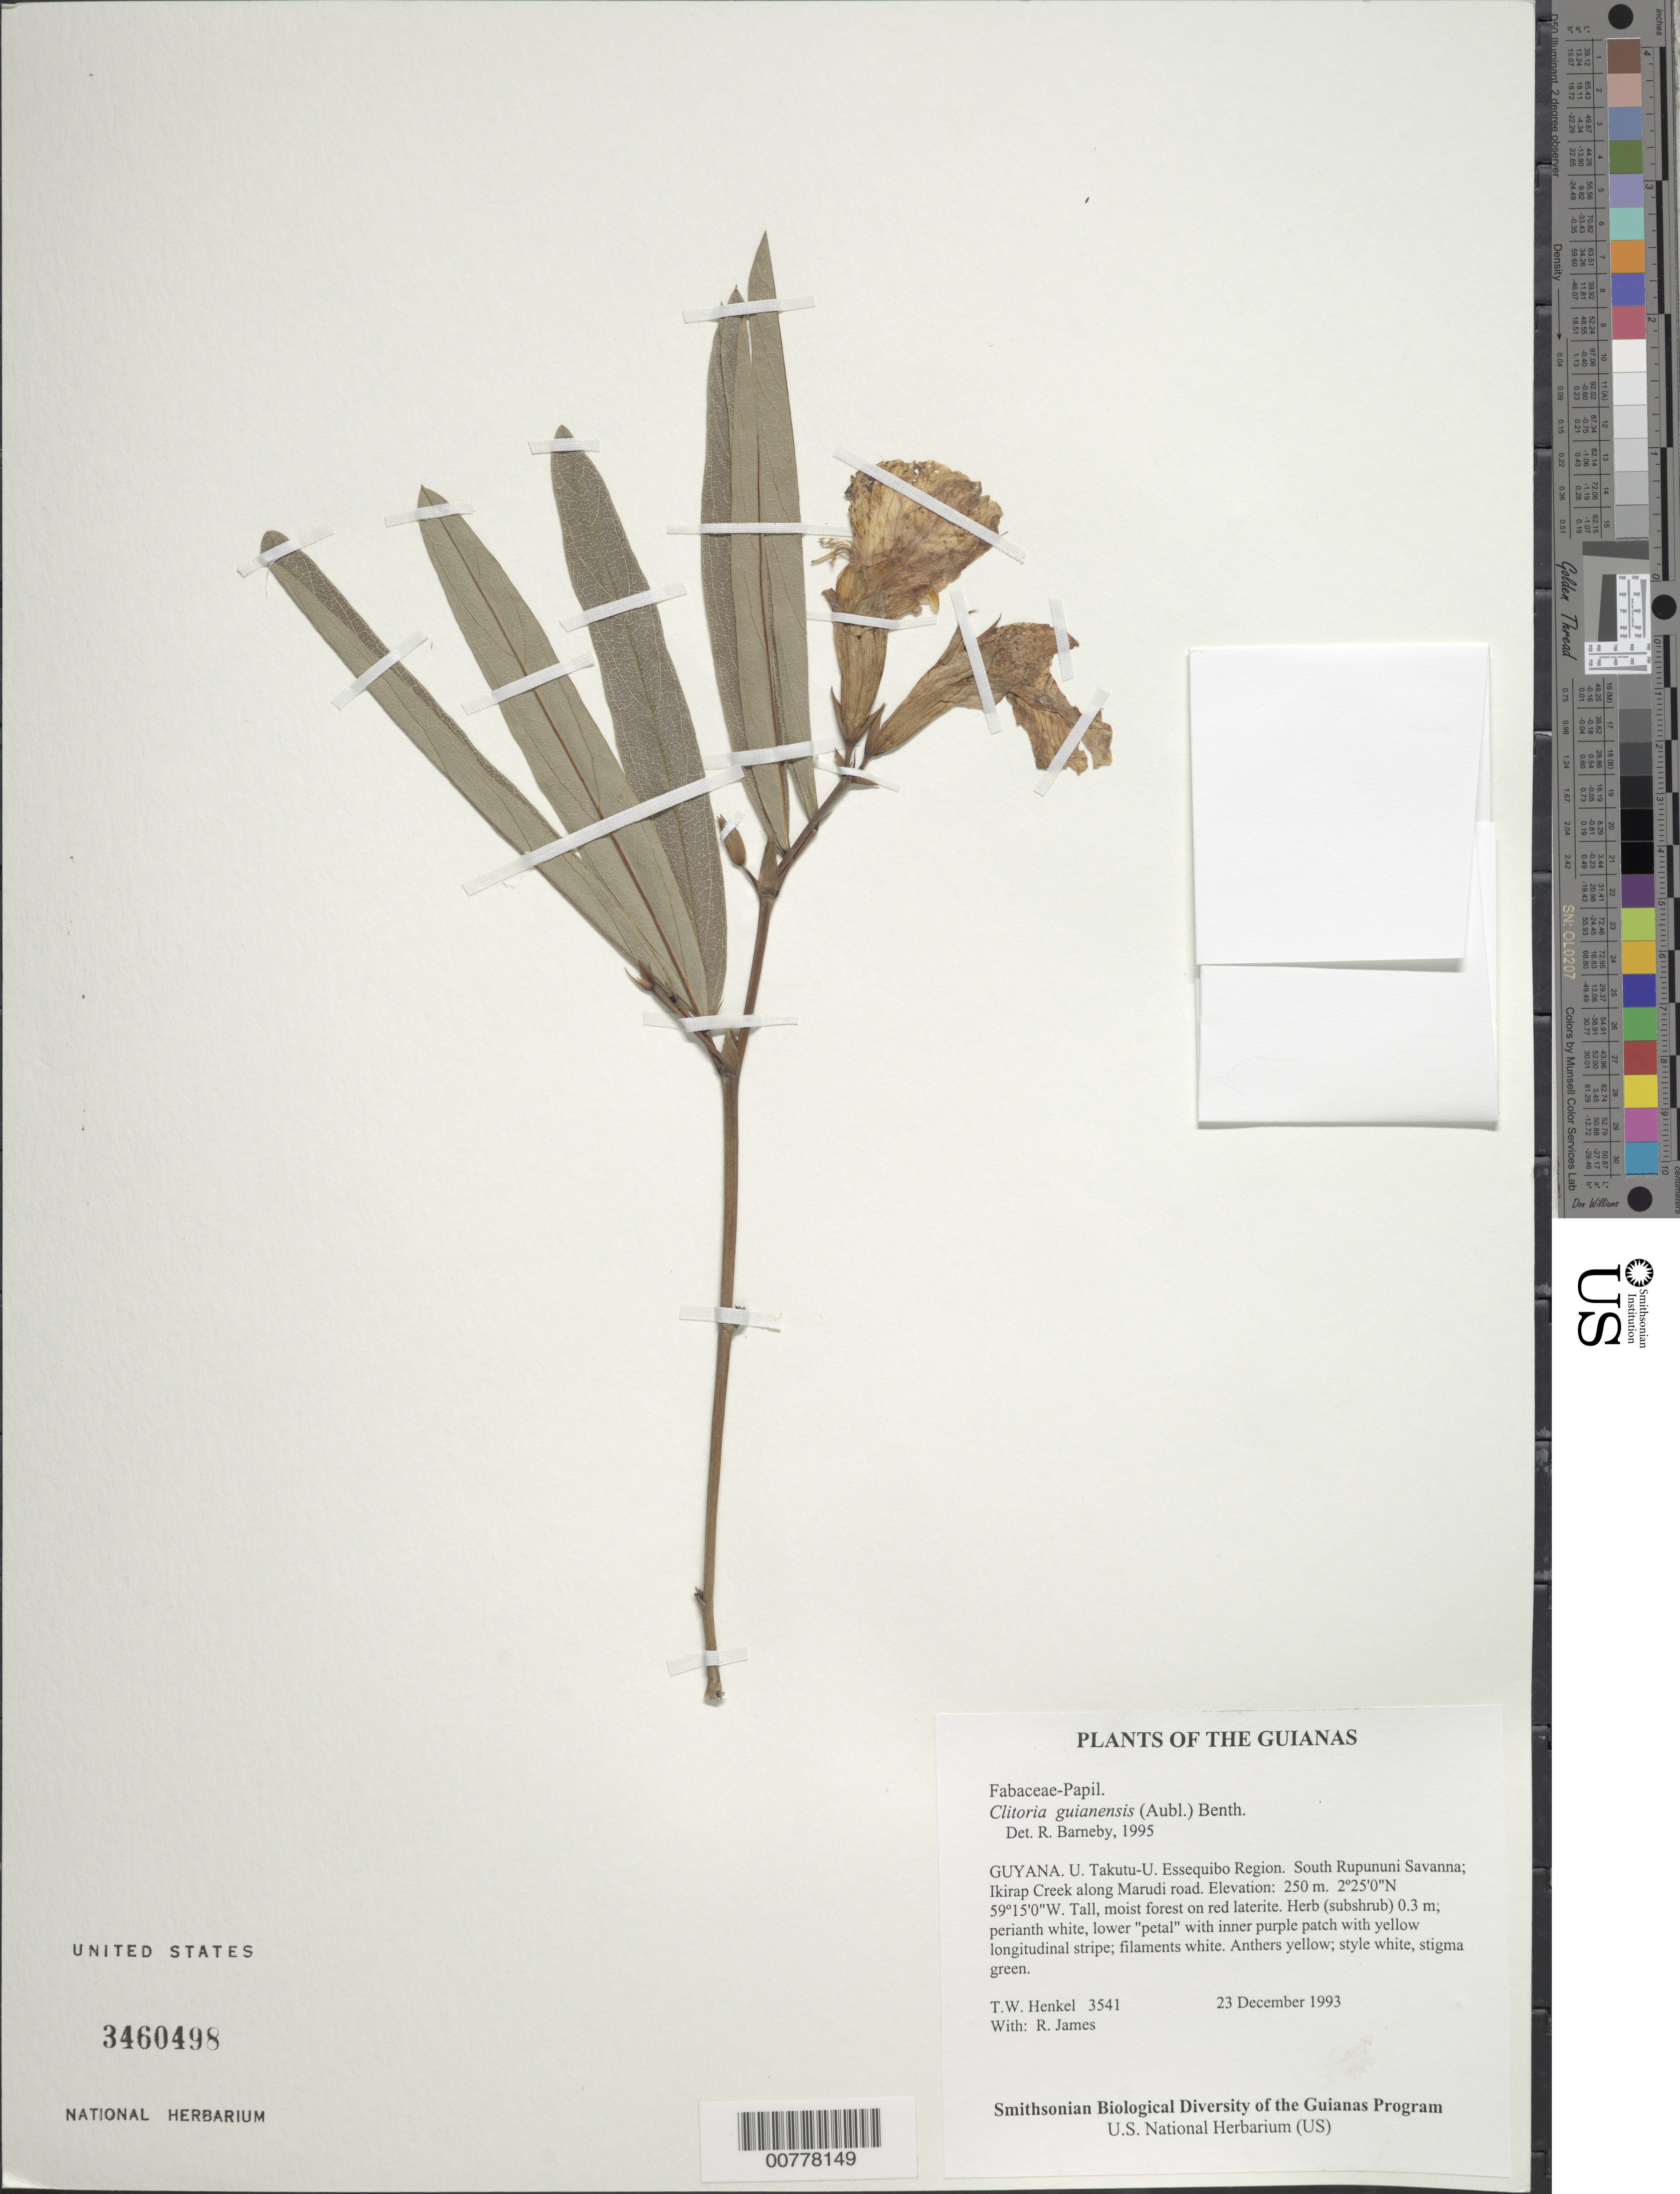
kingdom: Plantae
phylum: Tracheophyta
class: Magnoliopsida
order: Fabales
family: Fabaceae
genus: Clitoria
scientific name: Clitoria guianensis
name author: (Aubl.) Benth.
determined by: Barneby, Rupert C., (NY)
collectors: T. Henkel & R. James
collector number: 3541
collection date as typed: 23 December 1993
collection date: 1993-12-23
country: Guyana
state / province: U. Takutu-U. Essequibo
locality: South Rupununi Savanna; Ikirap Creek along Marudi road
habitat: Tall, moist forest on red laterite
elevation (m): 250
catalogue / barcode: US 3460498